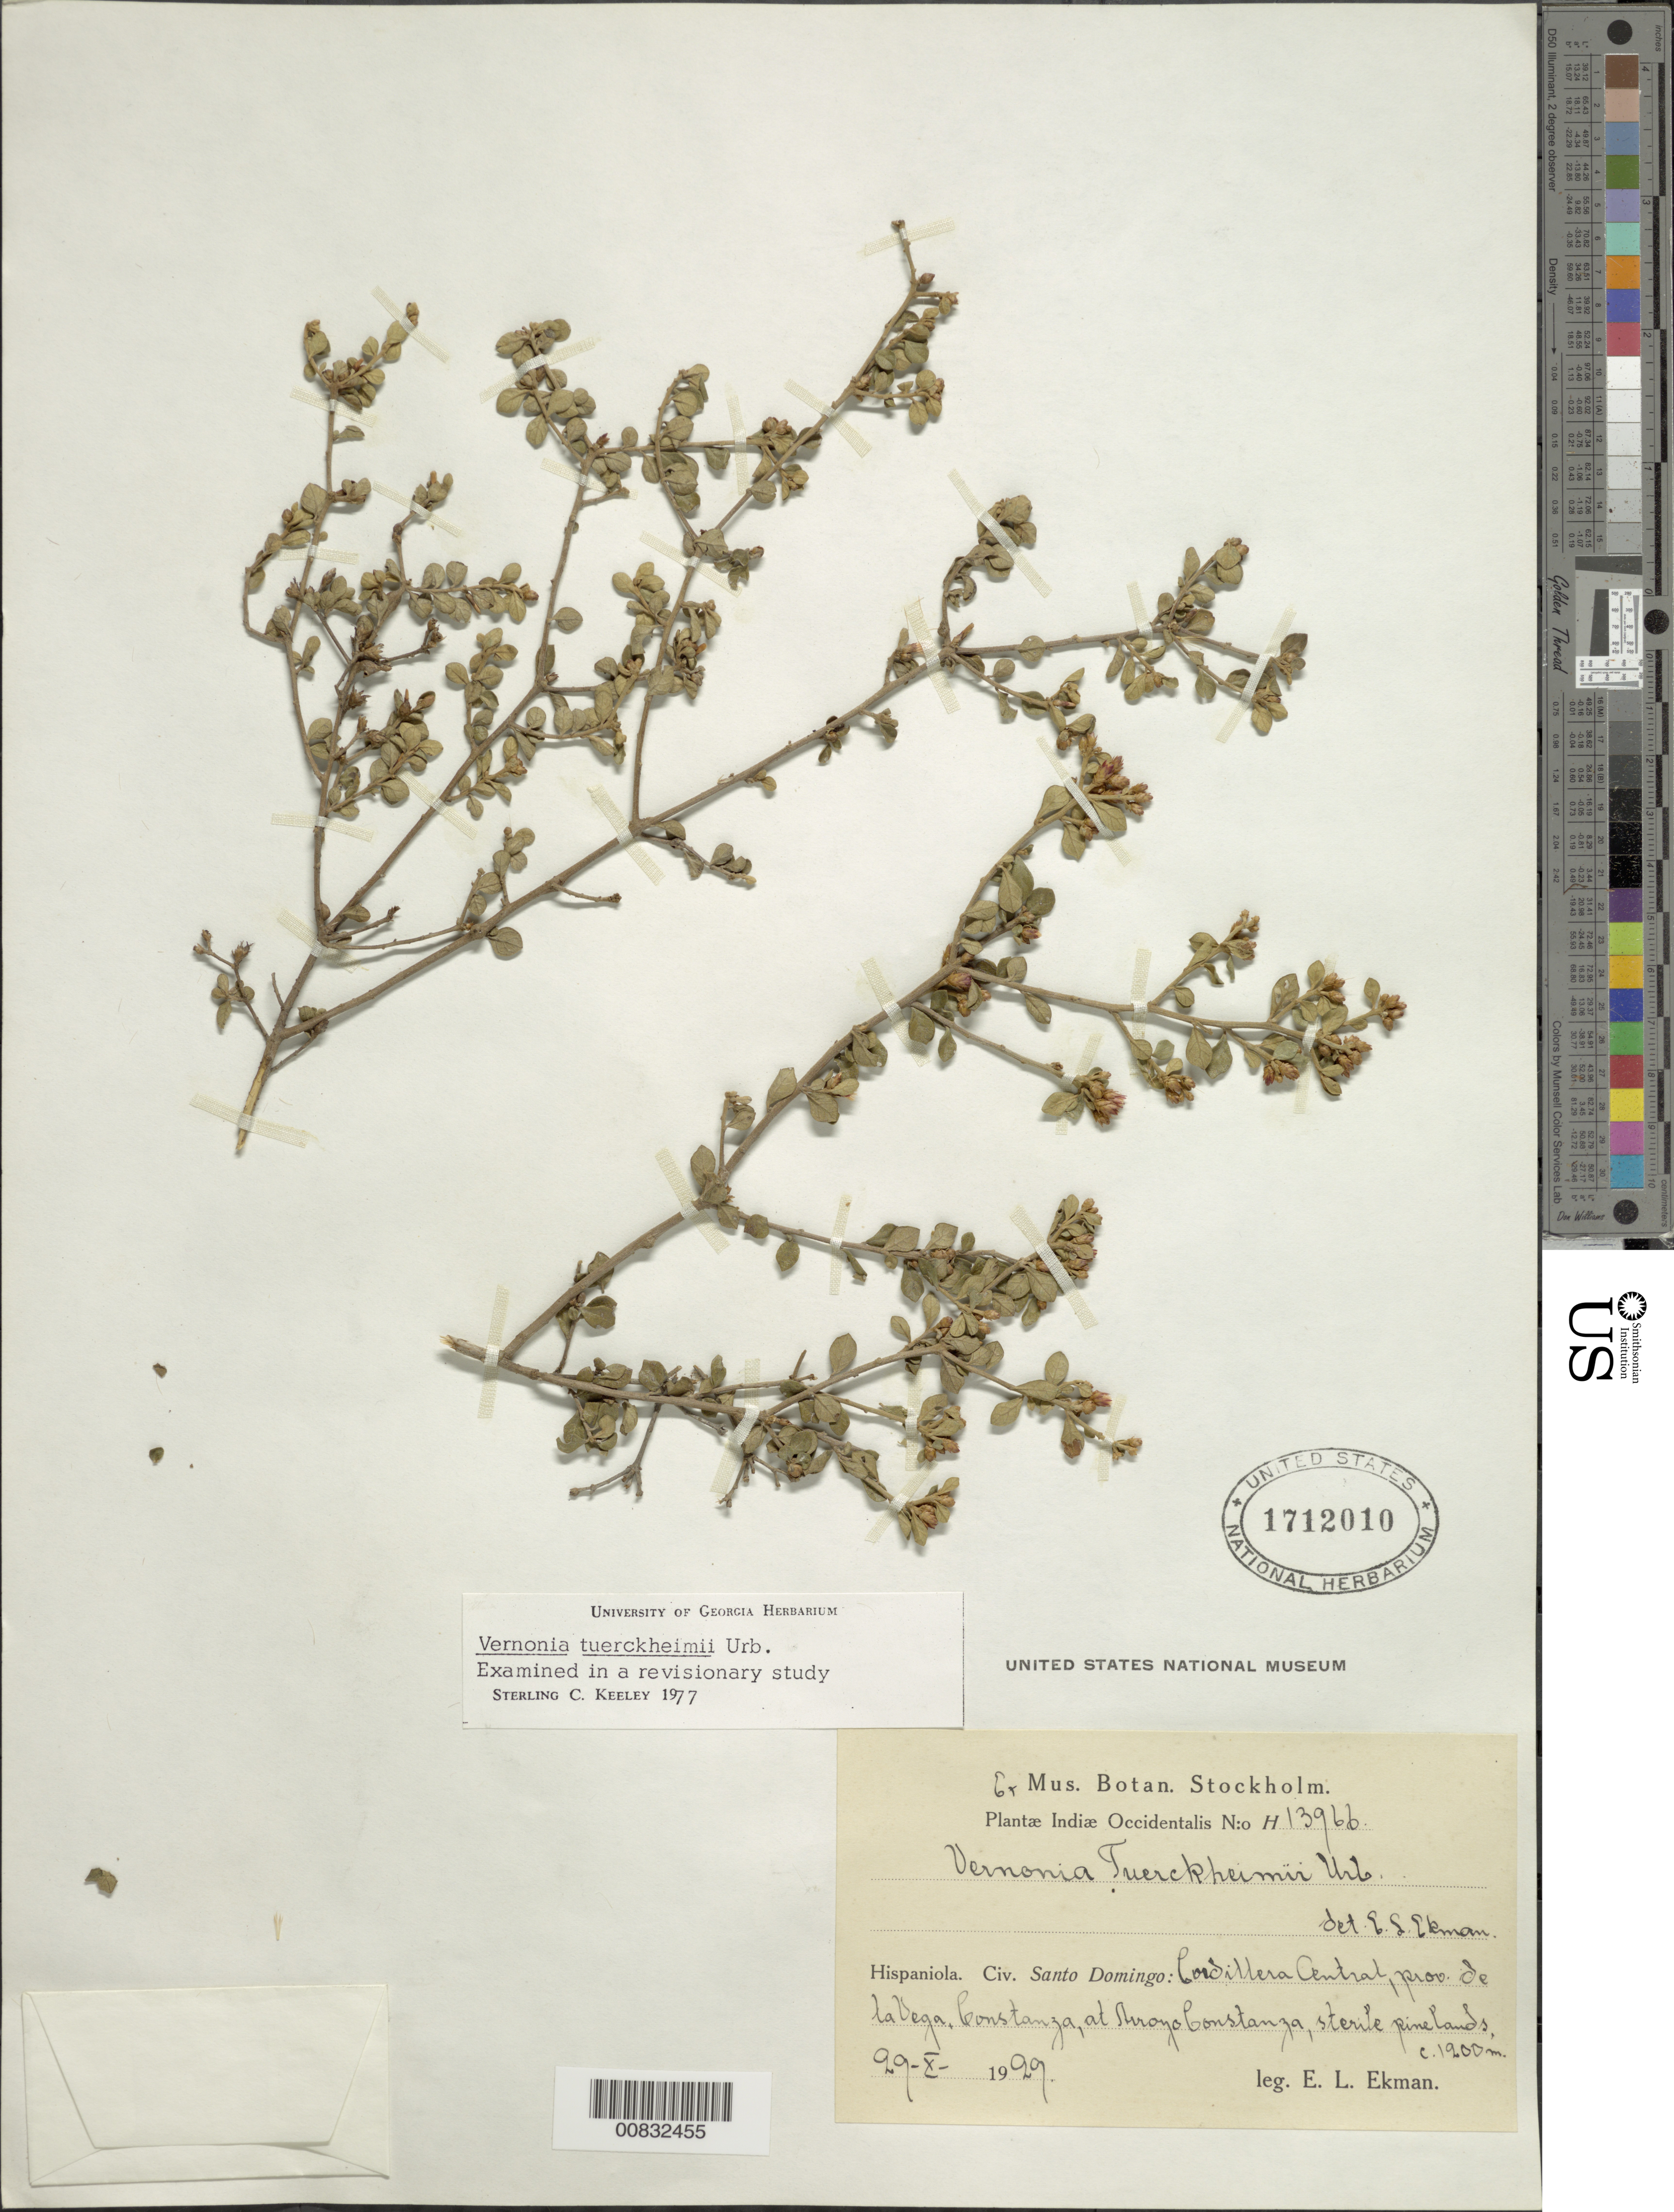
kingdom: Plantae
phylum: Tracheophyta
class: Magnoliopsida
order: Asterales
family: Asteraceae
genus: Vernonanthura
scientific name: Vernonanthura tuerckheimii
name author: (Urb.) H. Rob.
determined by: Keeley, S. C.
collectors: E. L. Ekman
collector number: H 13966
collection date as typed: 29 Oct 1929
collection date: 1929-10-29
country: Dominican Republic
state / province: La Vega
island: Hispaniola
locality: Cordillera Central, Constanza, at Arroyo Constanza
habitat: Sterile pinelands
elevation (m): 1200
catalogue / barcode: US 1712010